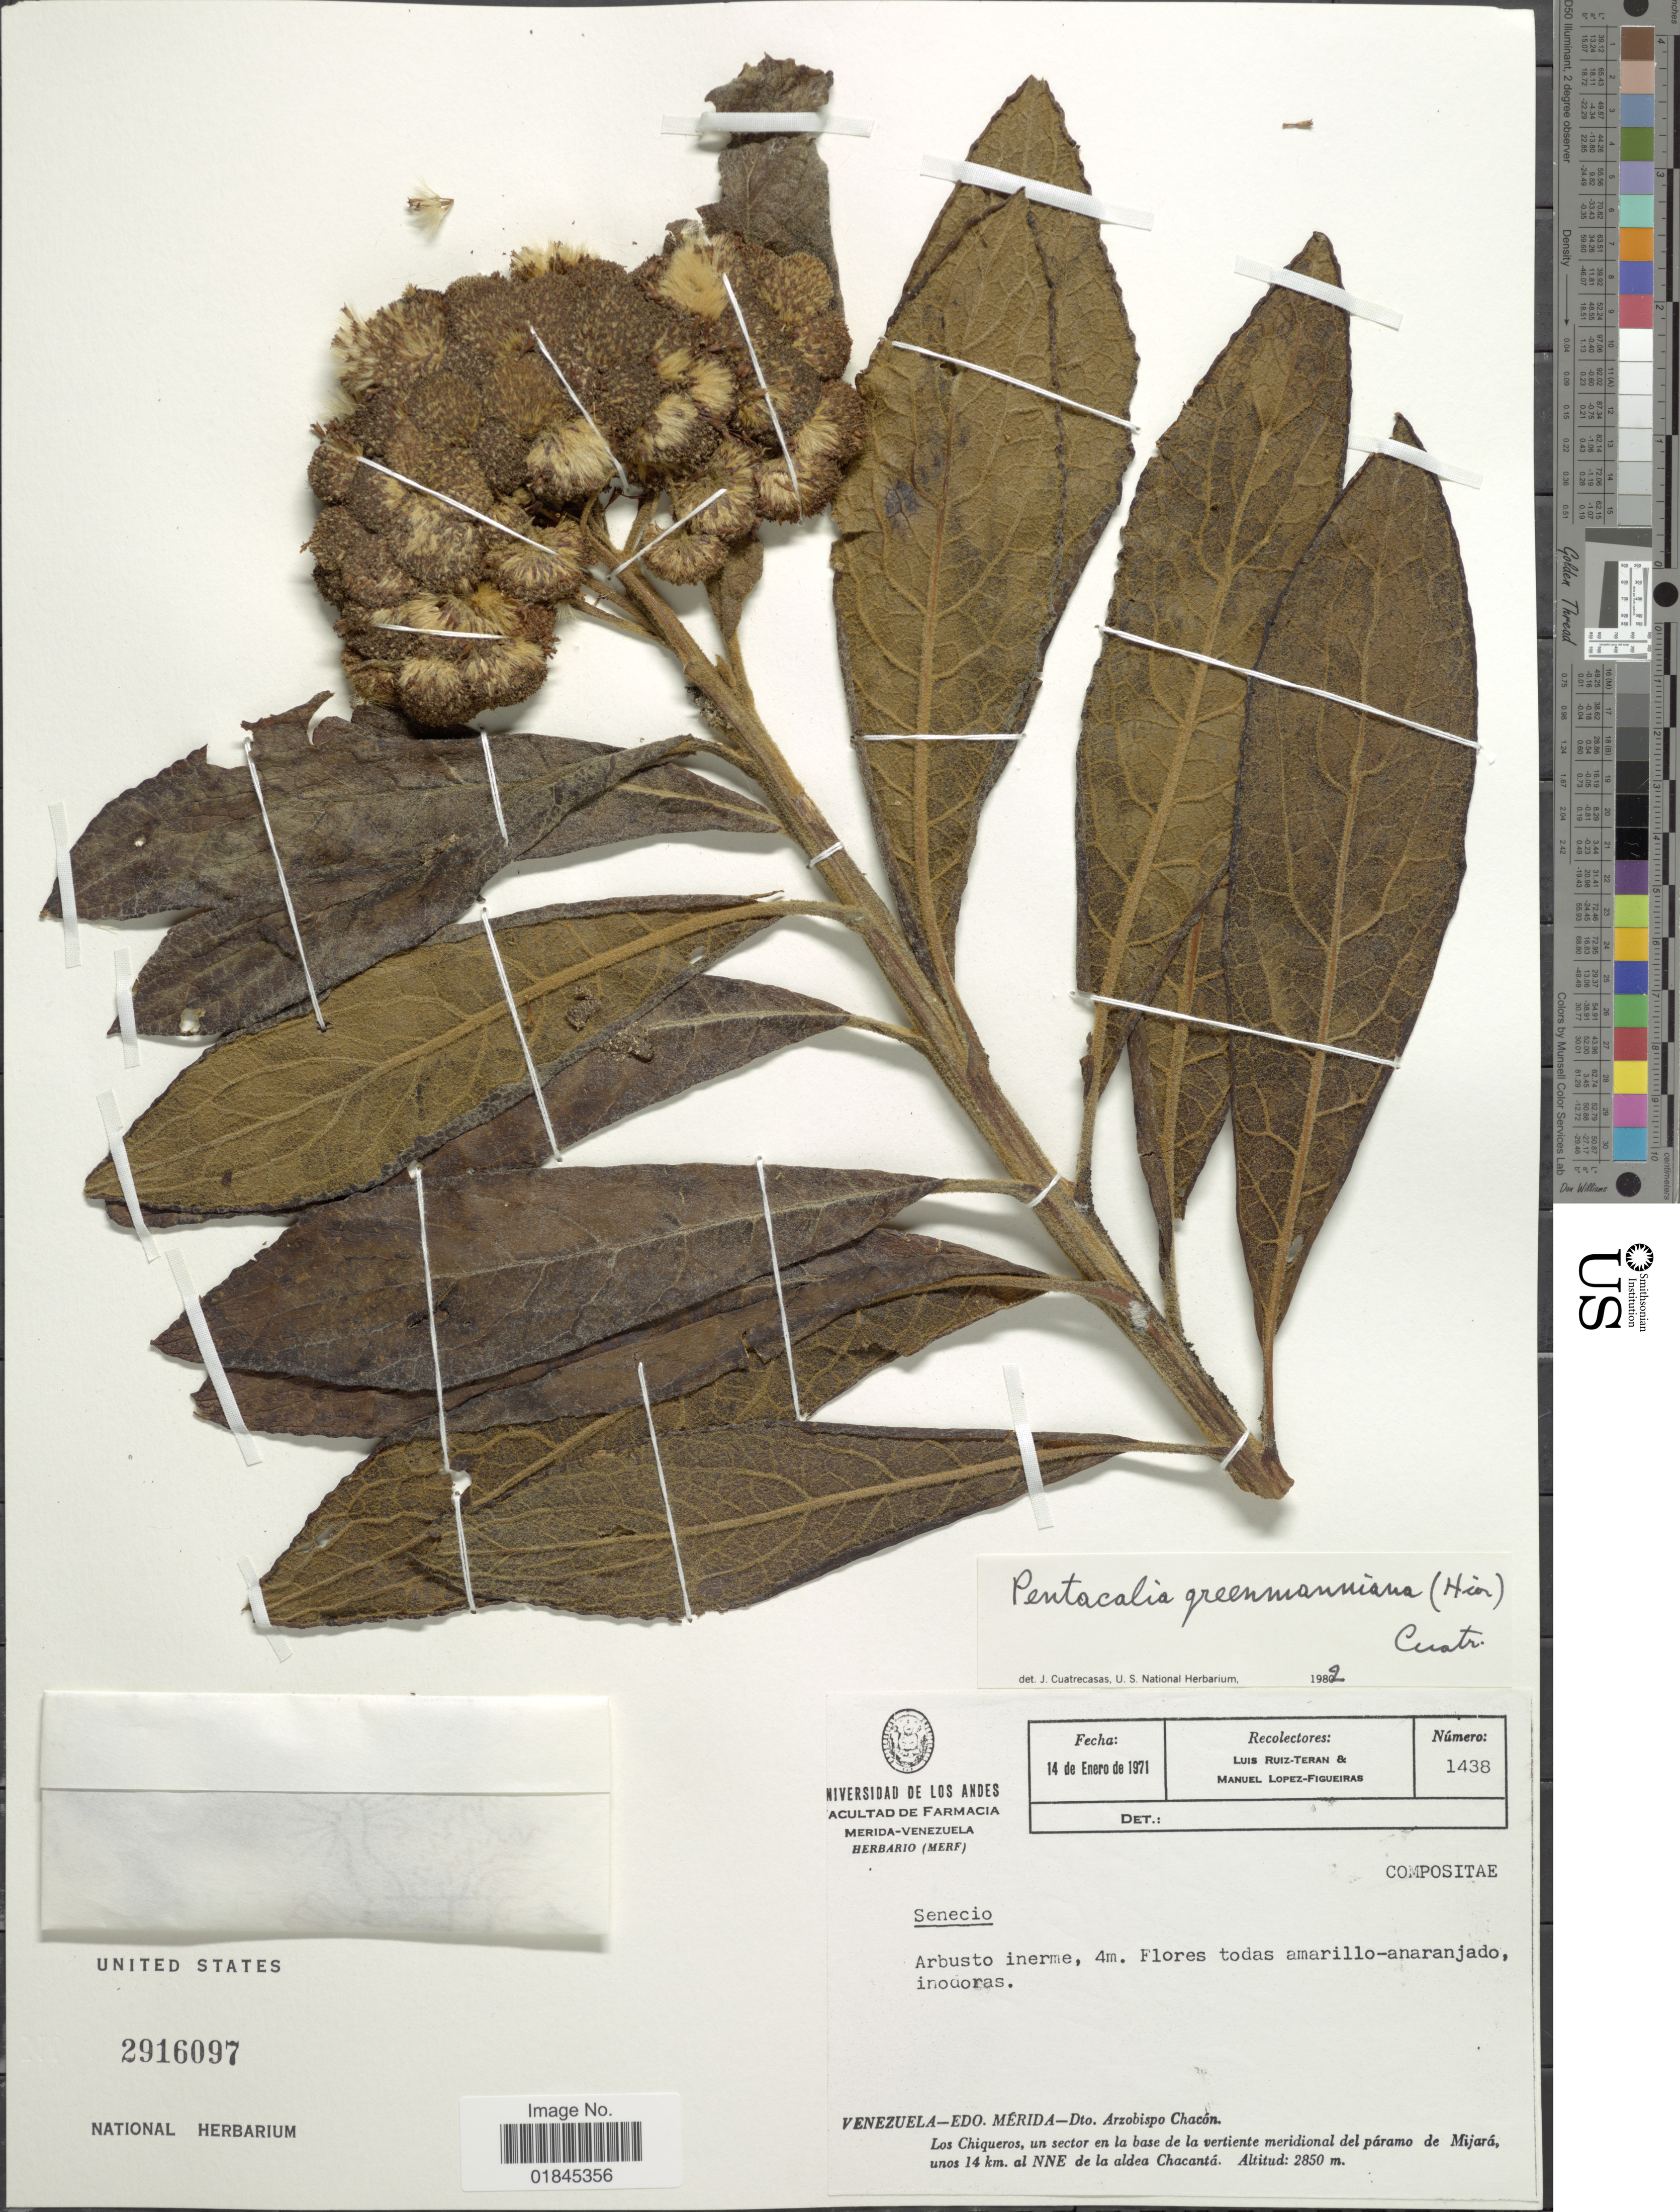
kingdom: Plantae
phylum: Tracheophyta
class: Magnoliopsida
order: Asterales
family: Asteraceae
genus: Pentacalia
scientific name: Pentacalia greenmaniana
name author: (Hieron.) Cuatrec.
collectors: L. E. Ruíz-Terán & M. López Figueiras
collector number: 1438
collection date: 1971-01-14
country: Venezuela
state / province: Mérida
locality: Venezuela - Edo. Mérida - Dto. Arzobispo Chacón. Los Chiqueros, un sector en la base de la vertiente meridional del páramo de Mijará, unos 14 km. al NNE de las aldea Chacantá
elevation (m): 2850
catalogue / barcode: US 2916097